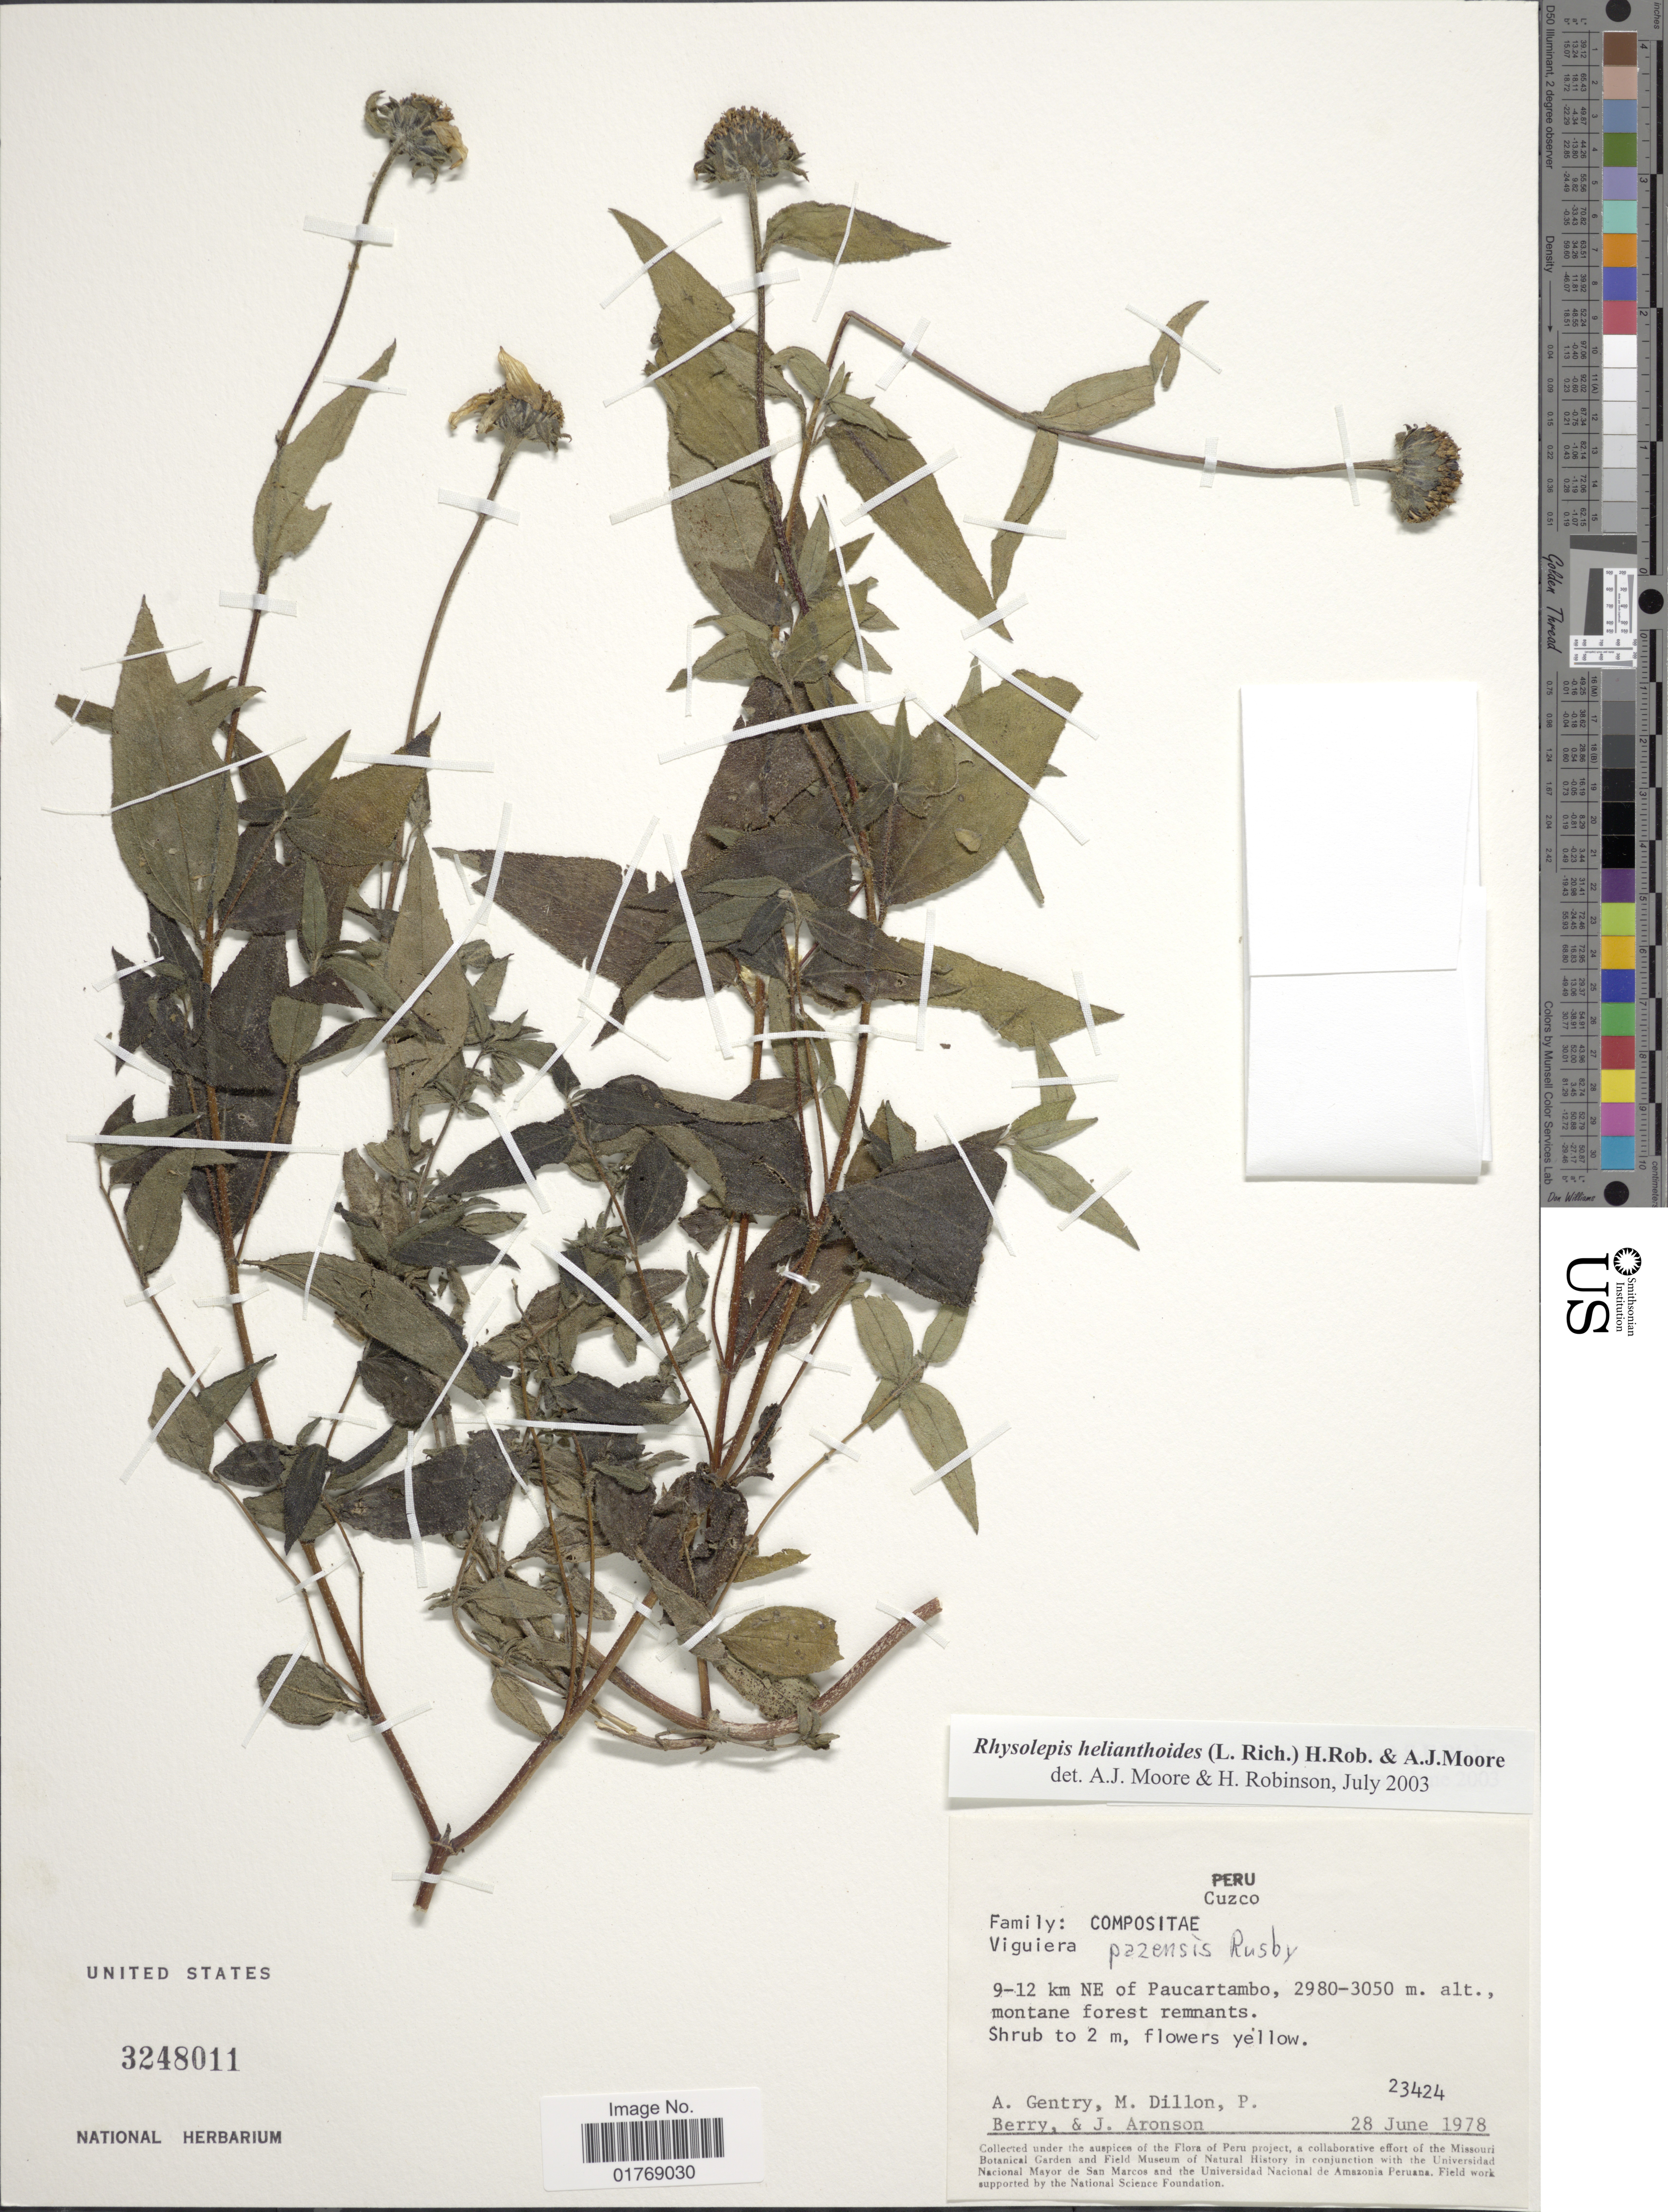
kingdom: Plantae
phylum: Tracheophyta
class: Magnoliopsida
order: Asterales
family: Asteraceae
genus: Viguiera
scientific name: Viguiera procumbens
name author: (Pers.) S.F. Blake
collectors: A. H. Gentry, M. O. Dillon, P. Berry & J. Aronson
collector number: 23424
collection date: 1978-06-28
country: Peru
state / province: Cusco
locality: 9-12 km NE of Paucartambo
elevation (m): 2980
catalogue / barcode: US 3248011